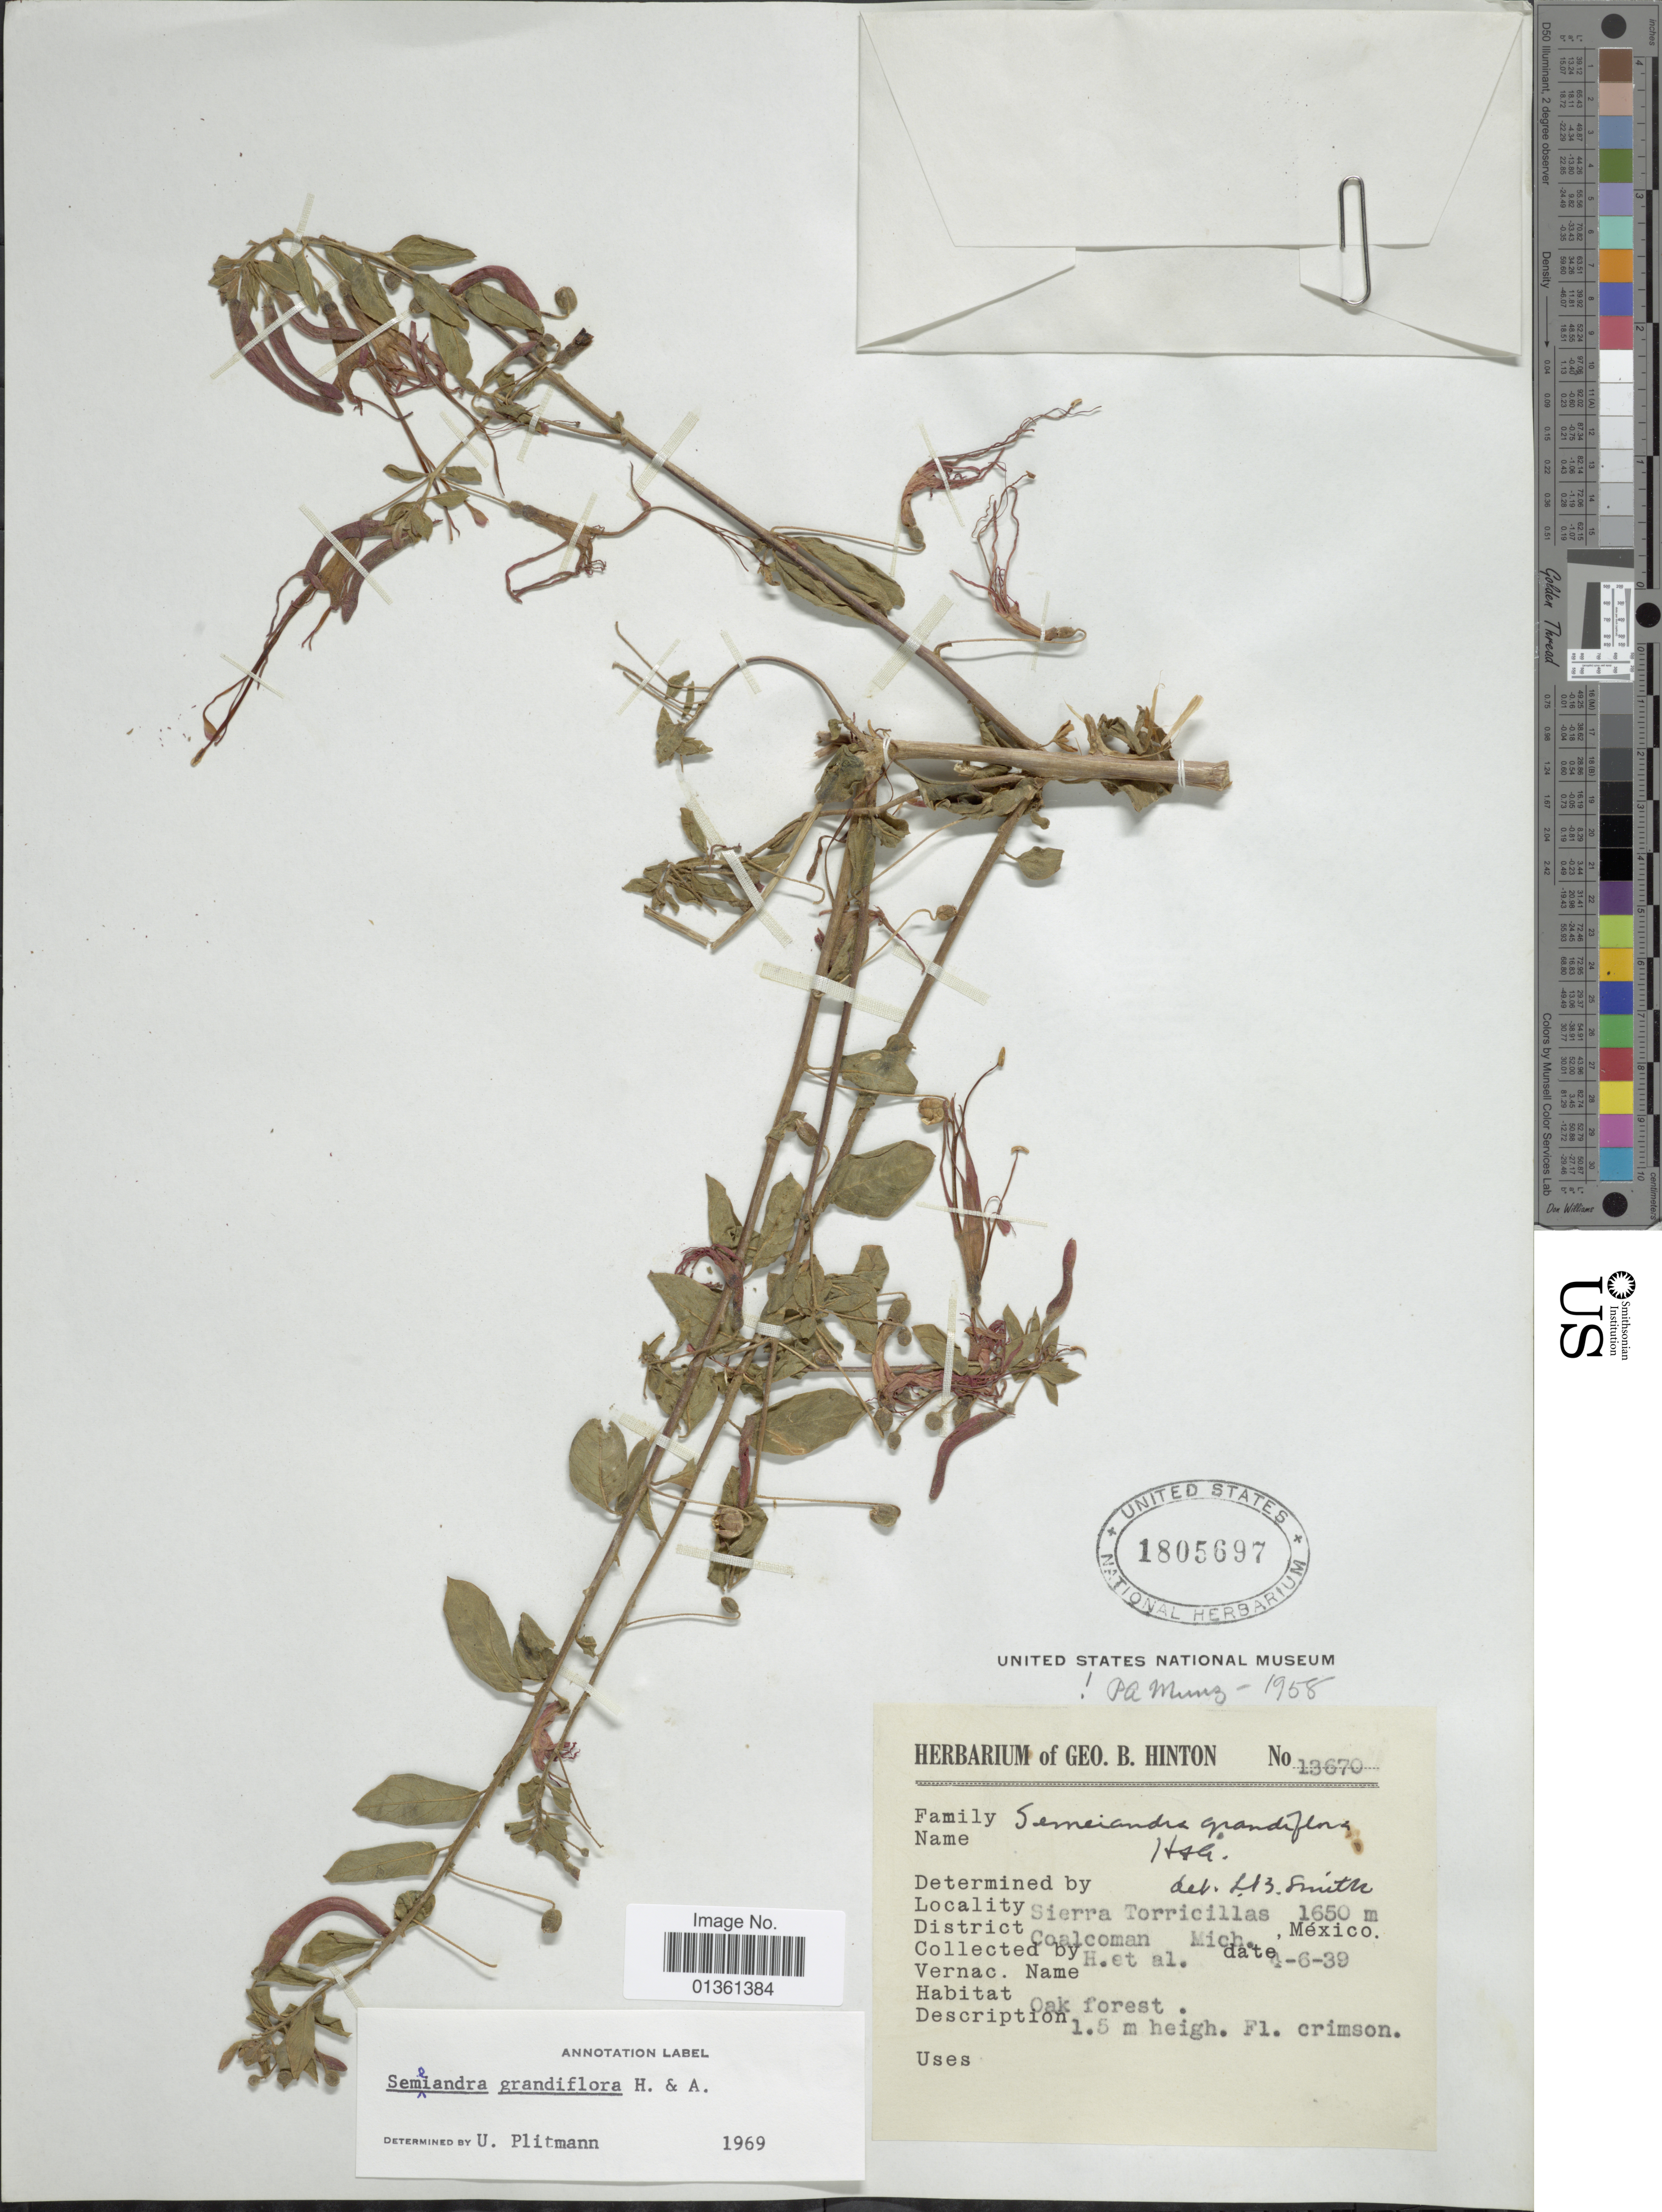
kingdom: Plantae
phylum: Tracheophyta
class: Magnoliopsida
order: Myrtales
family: Onagraceae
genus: Lopezia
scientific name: Lopezia semeiandra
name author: Plitmann et al.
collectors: G. B. Hinton & et al.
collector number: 13670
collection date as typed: Transcribed d/m/y: 6/4/39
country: Mexico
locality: Sierra Torricillas. District Coalcoman, Mich.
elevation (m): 1650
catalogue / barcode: US 1805697